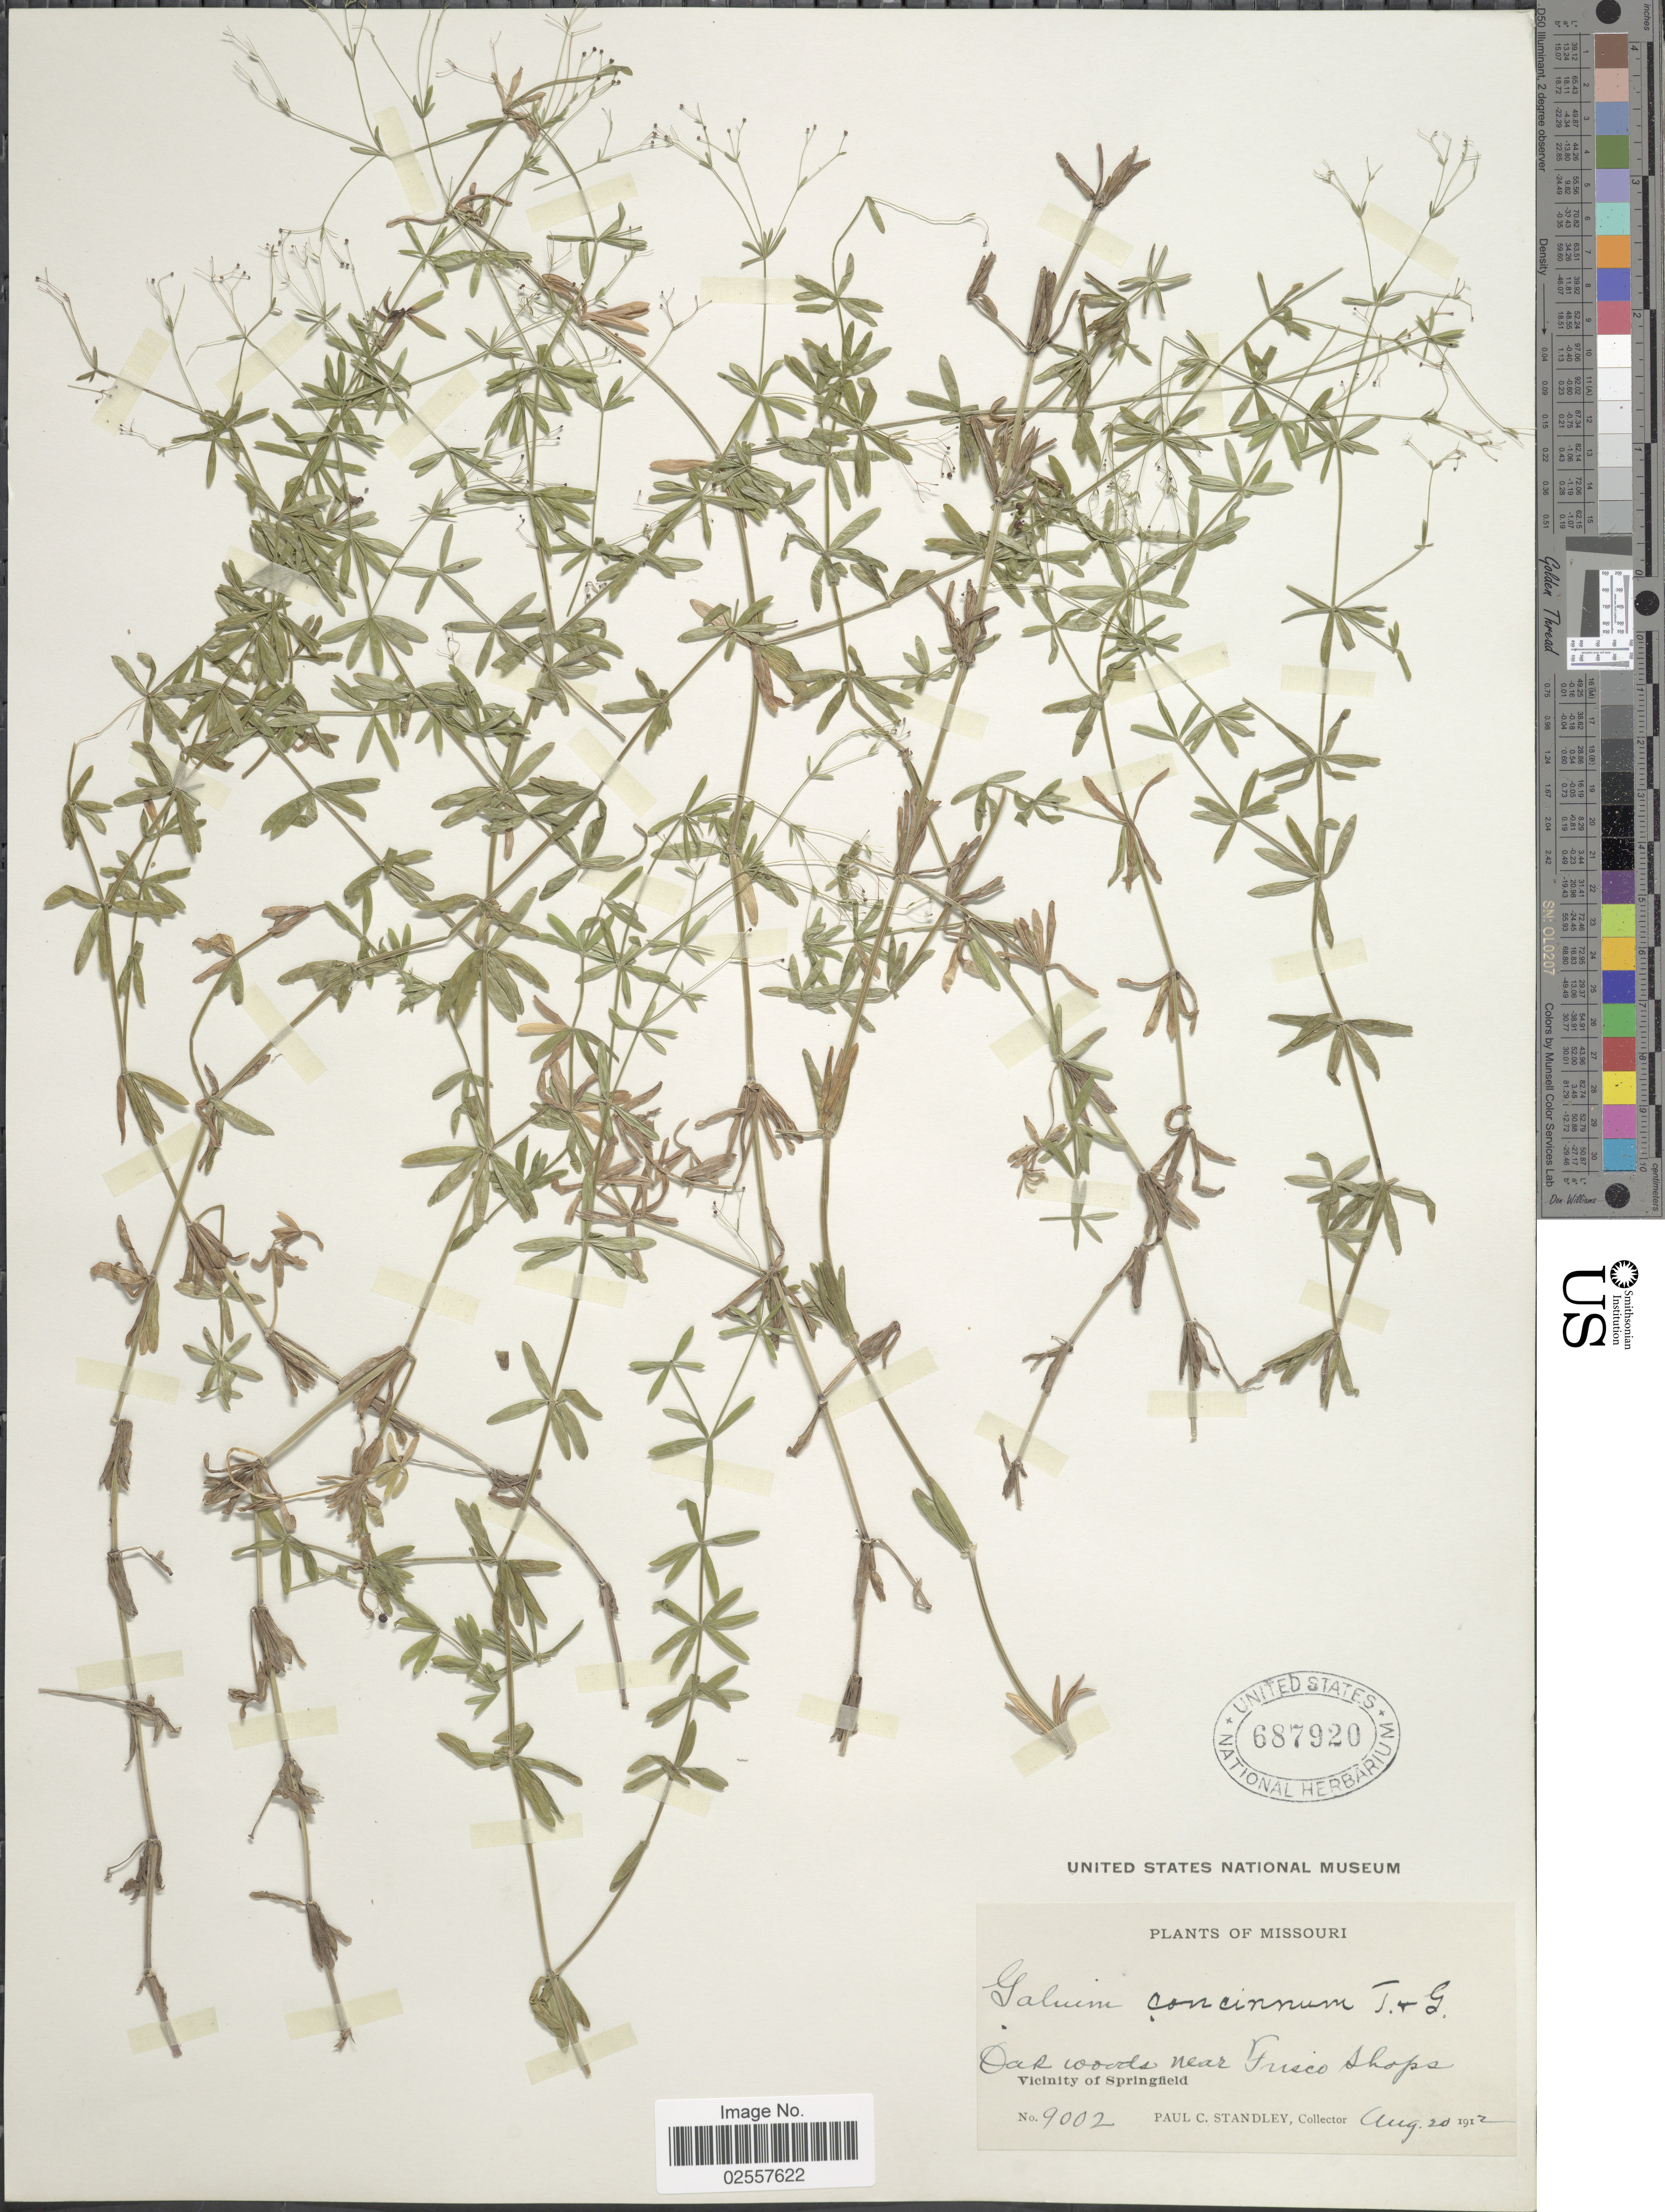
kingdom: Plantae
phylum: Tracheophyta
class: Magnoliopsida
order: Gentianales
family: Rubiaceae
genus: Galium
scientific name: Galium concinnum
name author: Torr. & A. Gray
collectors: P. C. Standley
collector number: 9002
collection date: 1912-08-20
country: United States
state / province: Missouri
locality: Oak woods near Frisco shops, Vicinity of Springfield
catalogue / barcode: US 687920